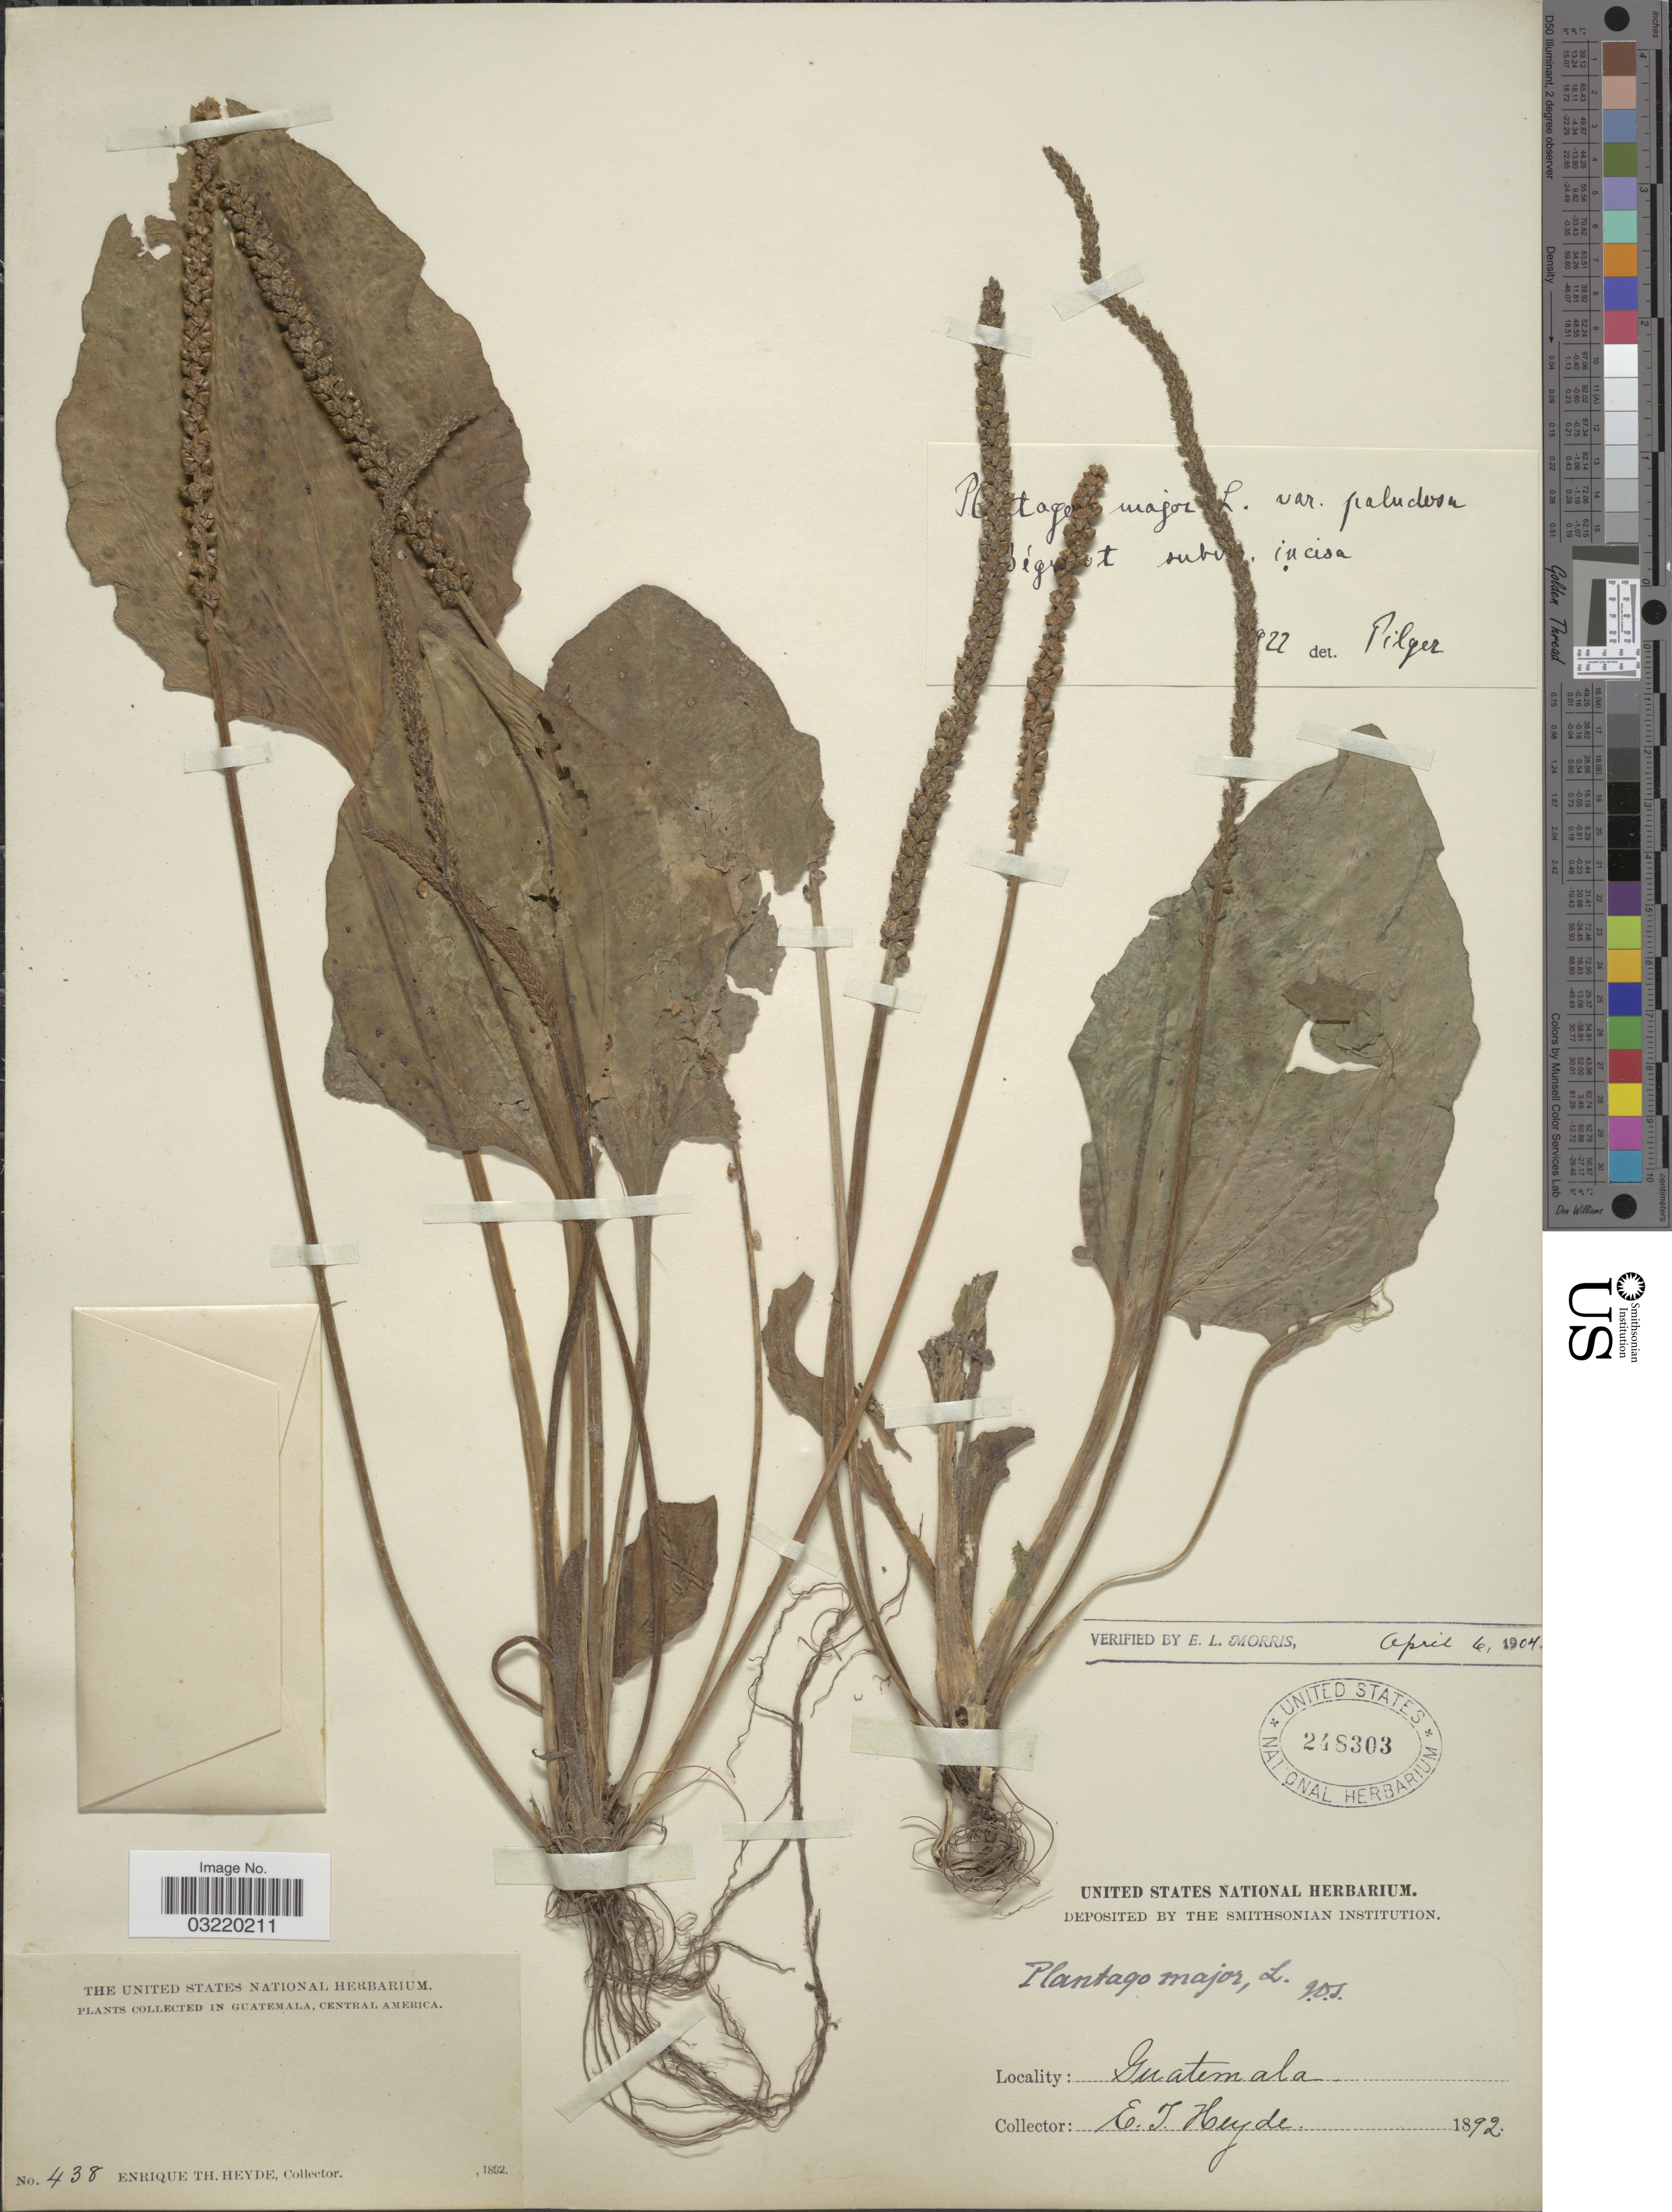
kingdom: Plantae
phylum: Tracheophyta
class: Magnoliopsida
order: Lamiales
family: Plantaginaceae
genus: Plantago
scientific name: Plantago major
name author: L.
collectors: E. T. Heyde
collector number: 438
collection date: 1892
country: Guatemala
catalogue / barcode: US 248303